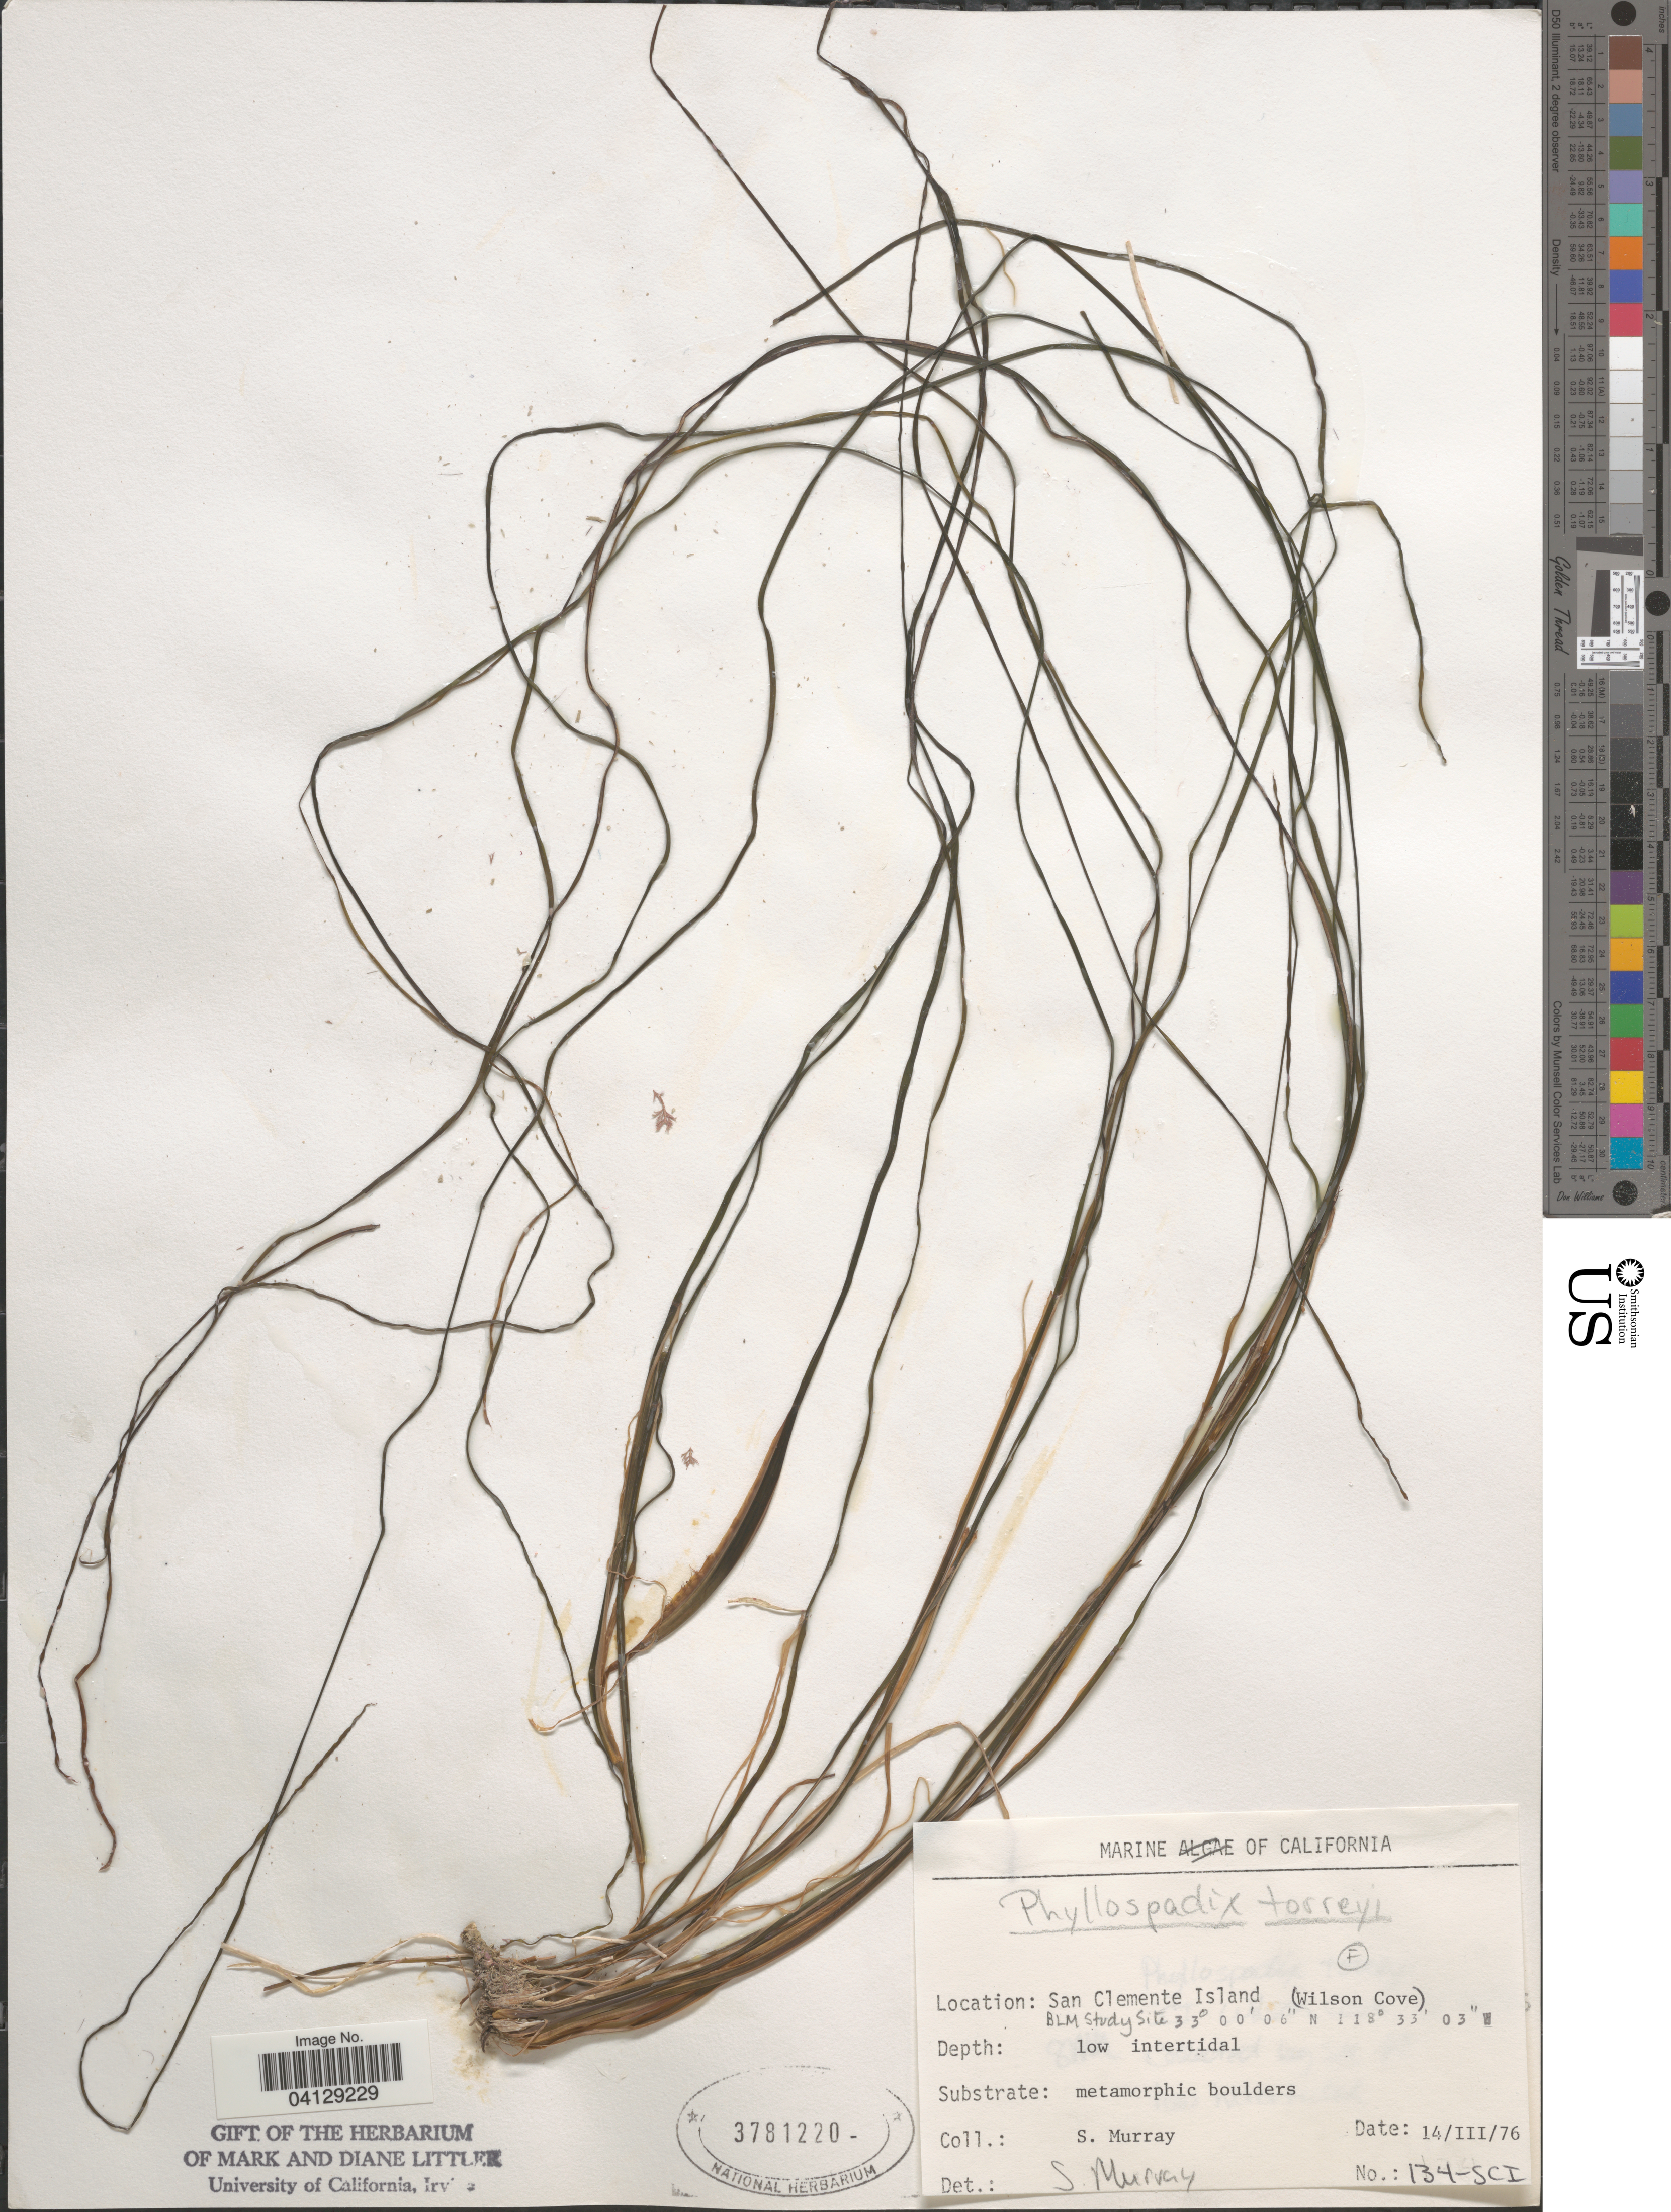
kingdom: Plantae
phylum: Tracheophyta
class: Liliopsida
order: Alismatales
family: Zosteraceae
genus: Phyllospadix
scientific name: Phyllospadix torreyi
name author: S. Watson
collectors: S. Murray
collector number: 134-SCI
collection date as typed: Transcribed d/m/y: 14/3/76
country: United States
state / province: California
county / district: Los Angeles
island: San Clemente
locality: San Clemente Island (Wilson Cove). BLM Study Site.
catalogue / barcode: US 3781220